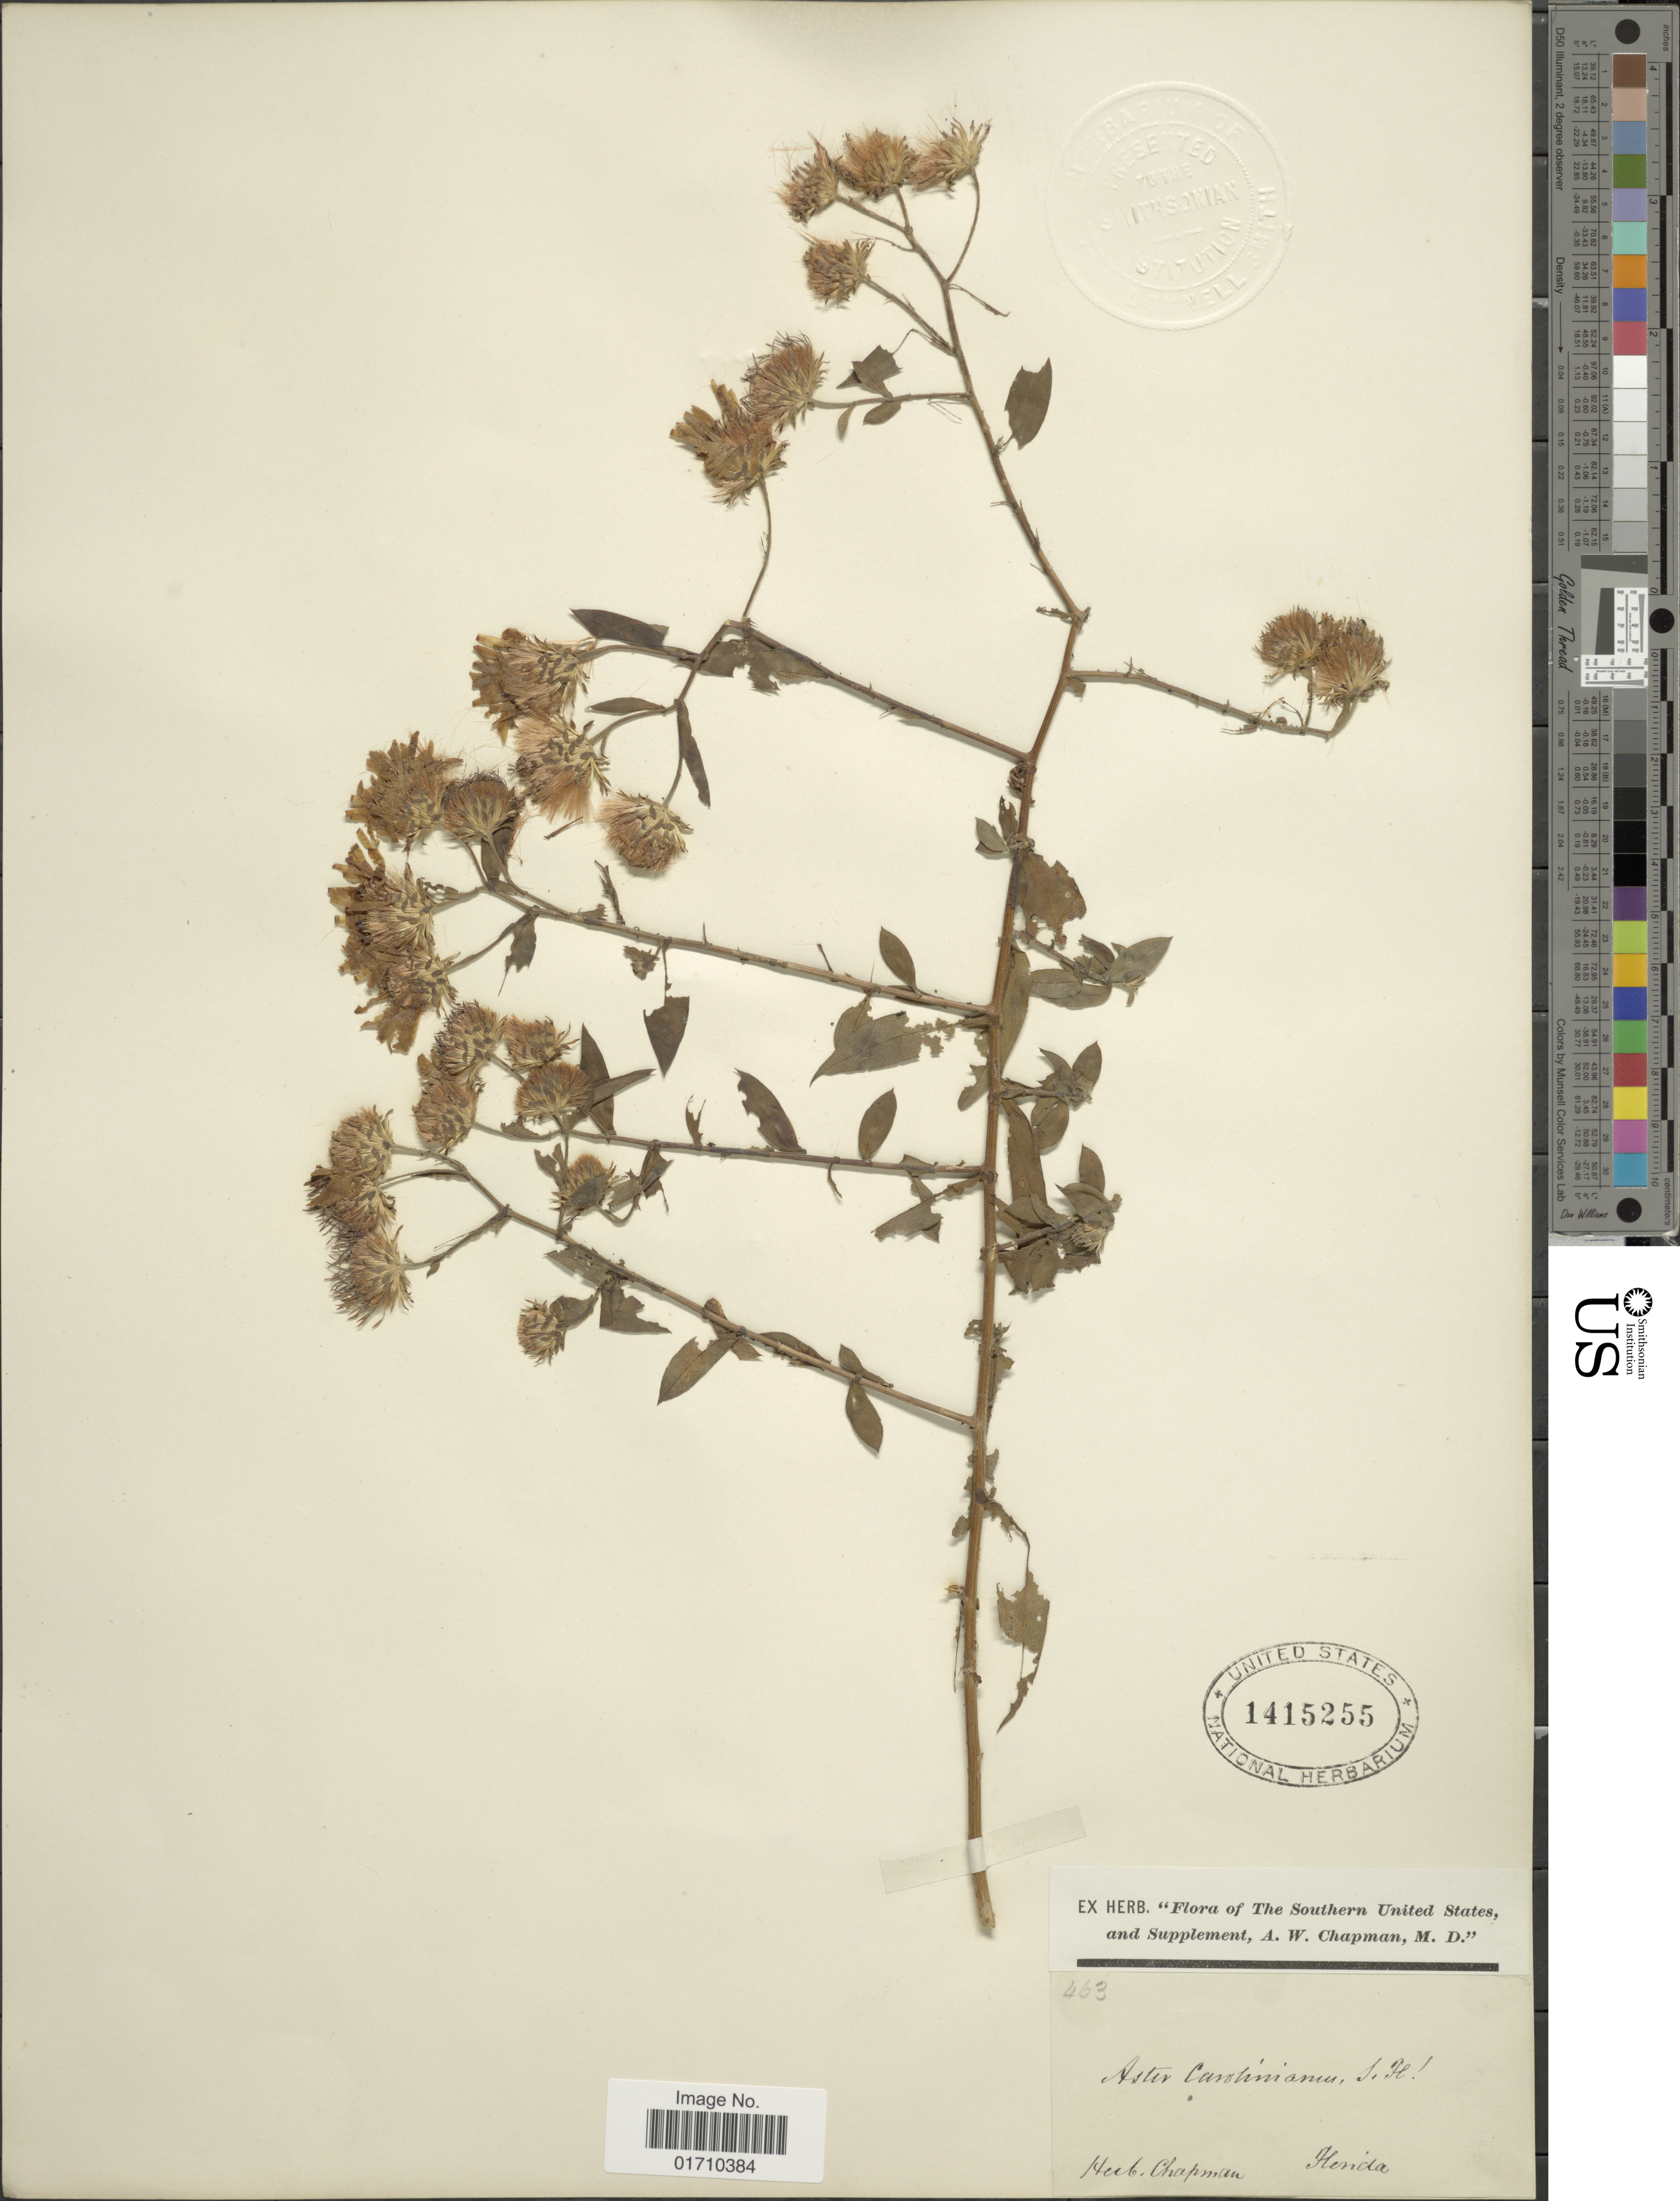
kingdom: Plantae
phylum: Tracheophyta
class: Magnoliopsida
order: Asterales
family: Asteraceae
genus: Ampelaster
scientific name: Ampelaster carolinianus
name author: (Walter) G.L. Nesom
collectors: ex herb. Chapman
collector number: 463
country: United States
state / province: Florida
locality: The Southern United States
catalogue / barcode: US 1415255